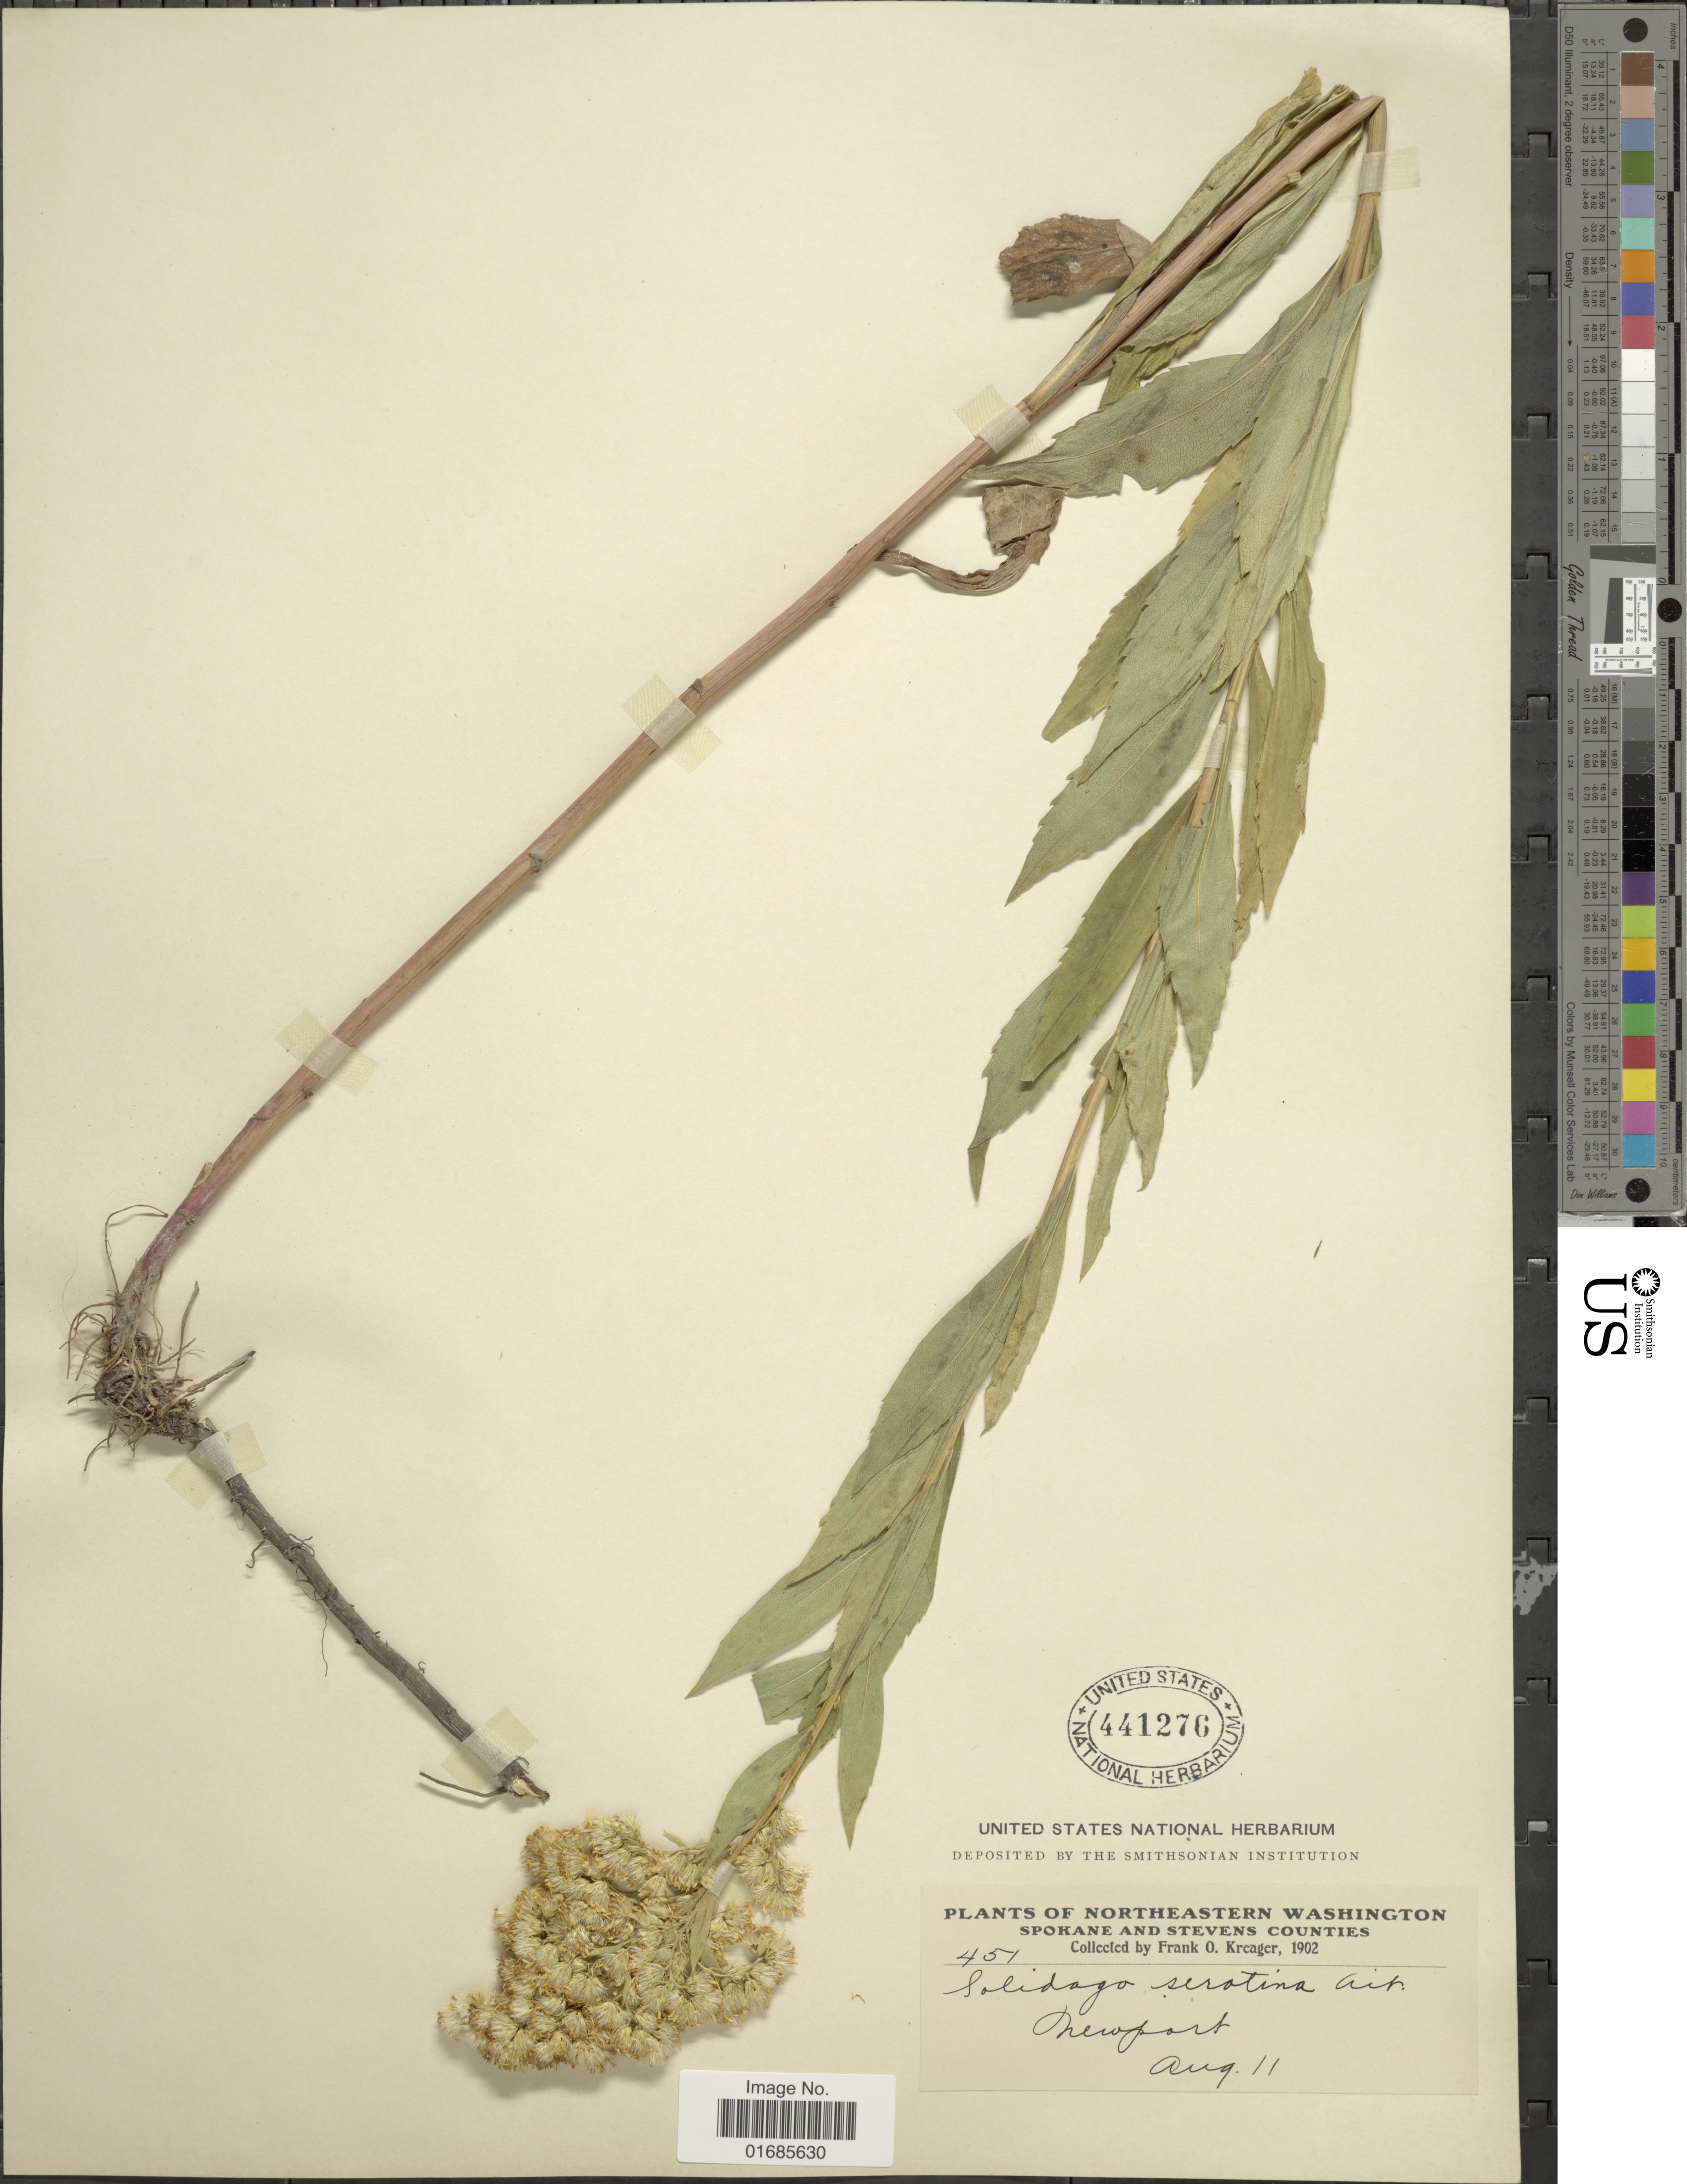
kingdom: Plantae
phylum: Tracheophyta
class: Magnoliopsida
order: Asterales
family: Asteraceae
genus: Solidago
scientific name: Solidago canadensis var. salebrosa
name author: (Piper) M.E. Jones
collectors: F. Kreager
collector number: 451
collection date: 1902-08-11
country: United States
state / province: Washington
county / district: Spokane / Stevens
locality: Northeastern Washington, Spokane and Stevens Counties, Newport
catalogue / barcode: US 441276